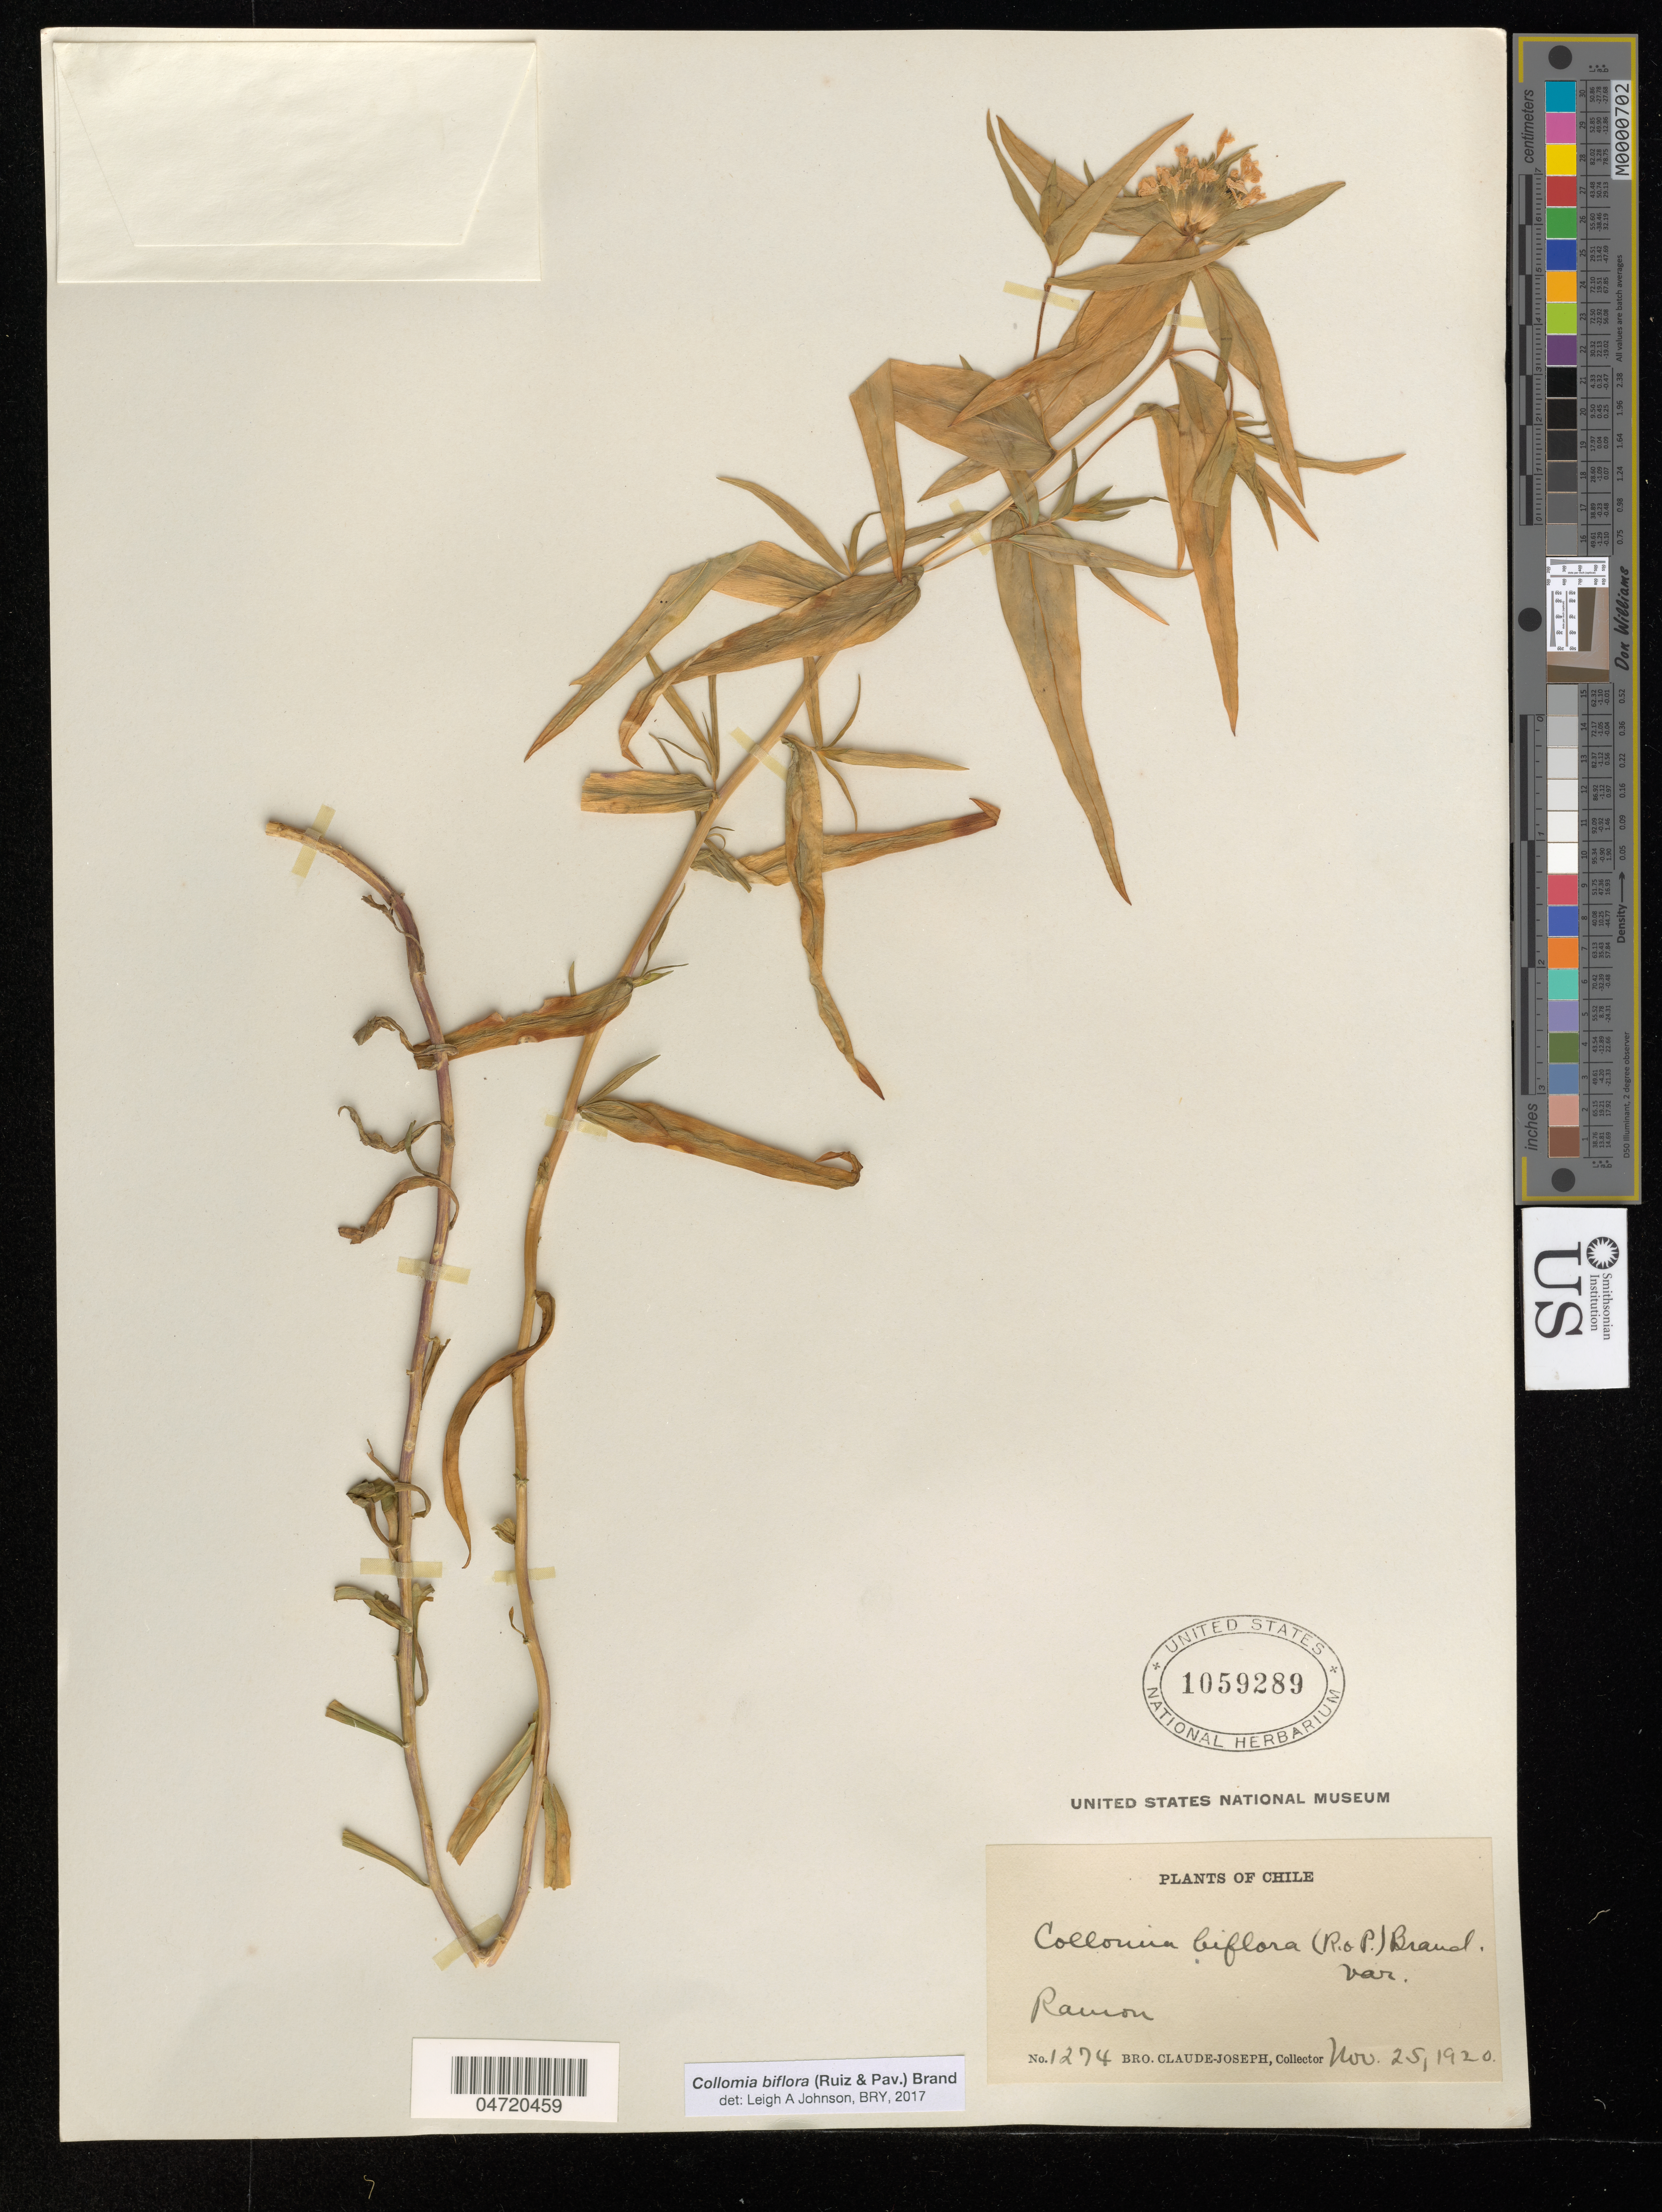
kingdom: Plantae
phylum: Tracheophyta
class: Magnoliopsida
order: Ericales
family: Polemoniaceae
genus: Collomia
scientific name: Collomia biflora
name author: (Ruiz & Pav.) Brand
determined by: Johnson, Leigh Alma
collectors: Bro. Claude-Joseph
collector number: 1274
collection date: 1920-11-25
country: Chile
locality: Ramon.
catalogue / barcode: US 1059289